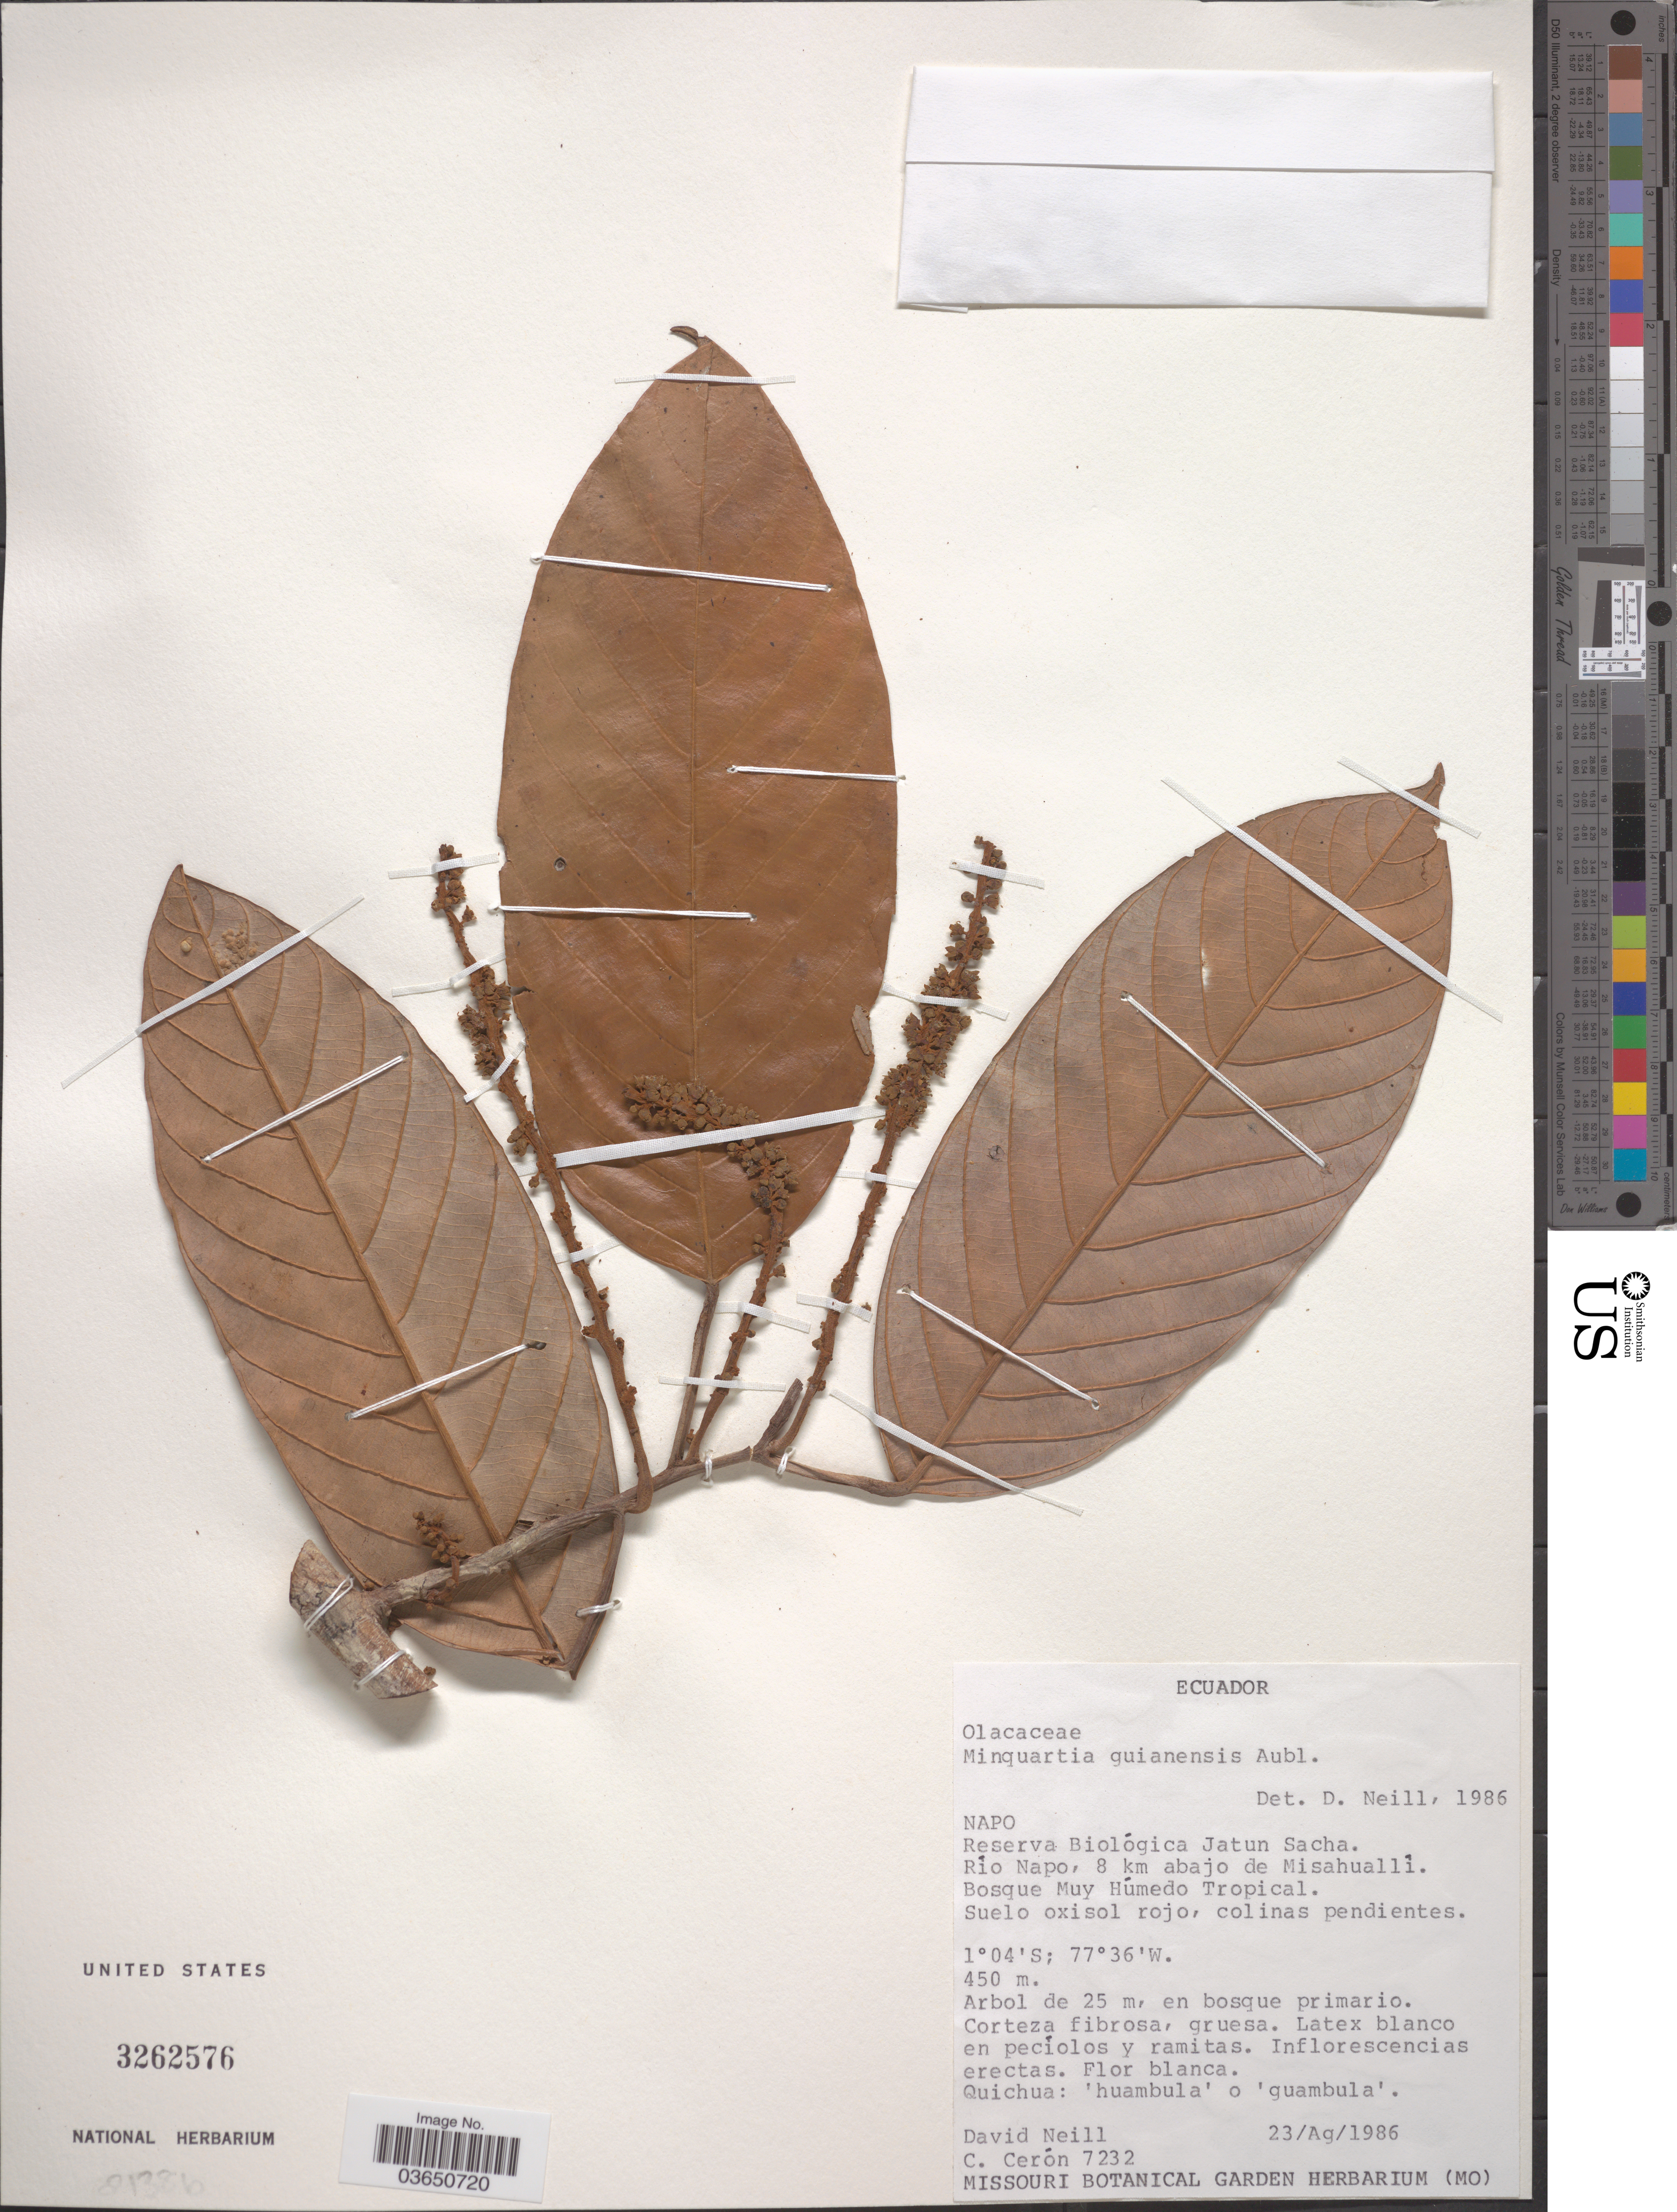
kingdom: Plantae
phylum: Tracheophyta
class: Magnoliopsida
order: Santalales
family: Coulaceae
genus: Minquartia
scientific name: Minquartia guianensis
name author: Aubl.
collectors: D. Neill & C. E. Cerón M.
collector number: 7232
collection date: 1986-08-23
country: Ecuador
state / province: Napo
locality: Reserva Biológica Jatun Sacha. Río Napo, 8 km abajo de Misahuallí.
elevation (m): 450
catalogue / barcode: US 3262576